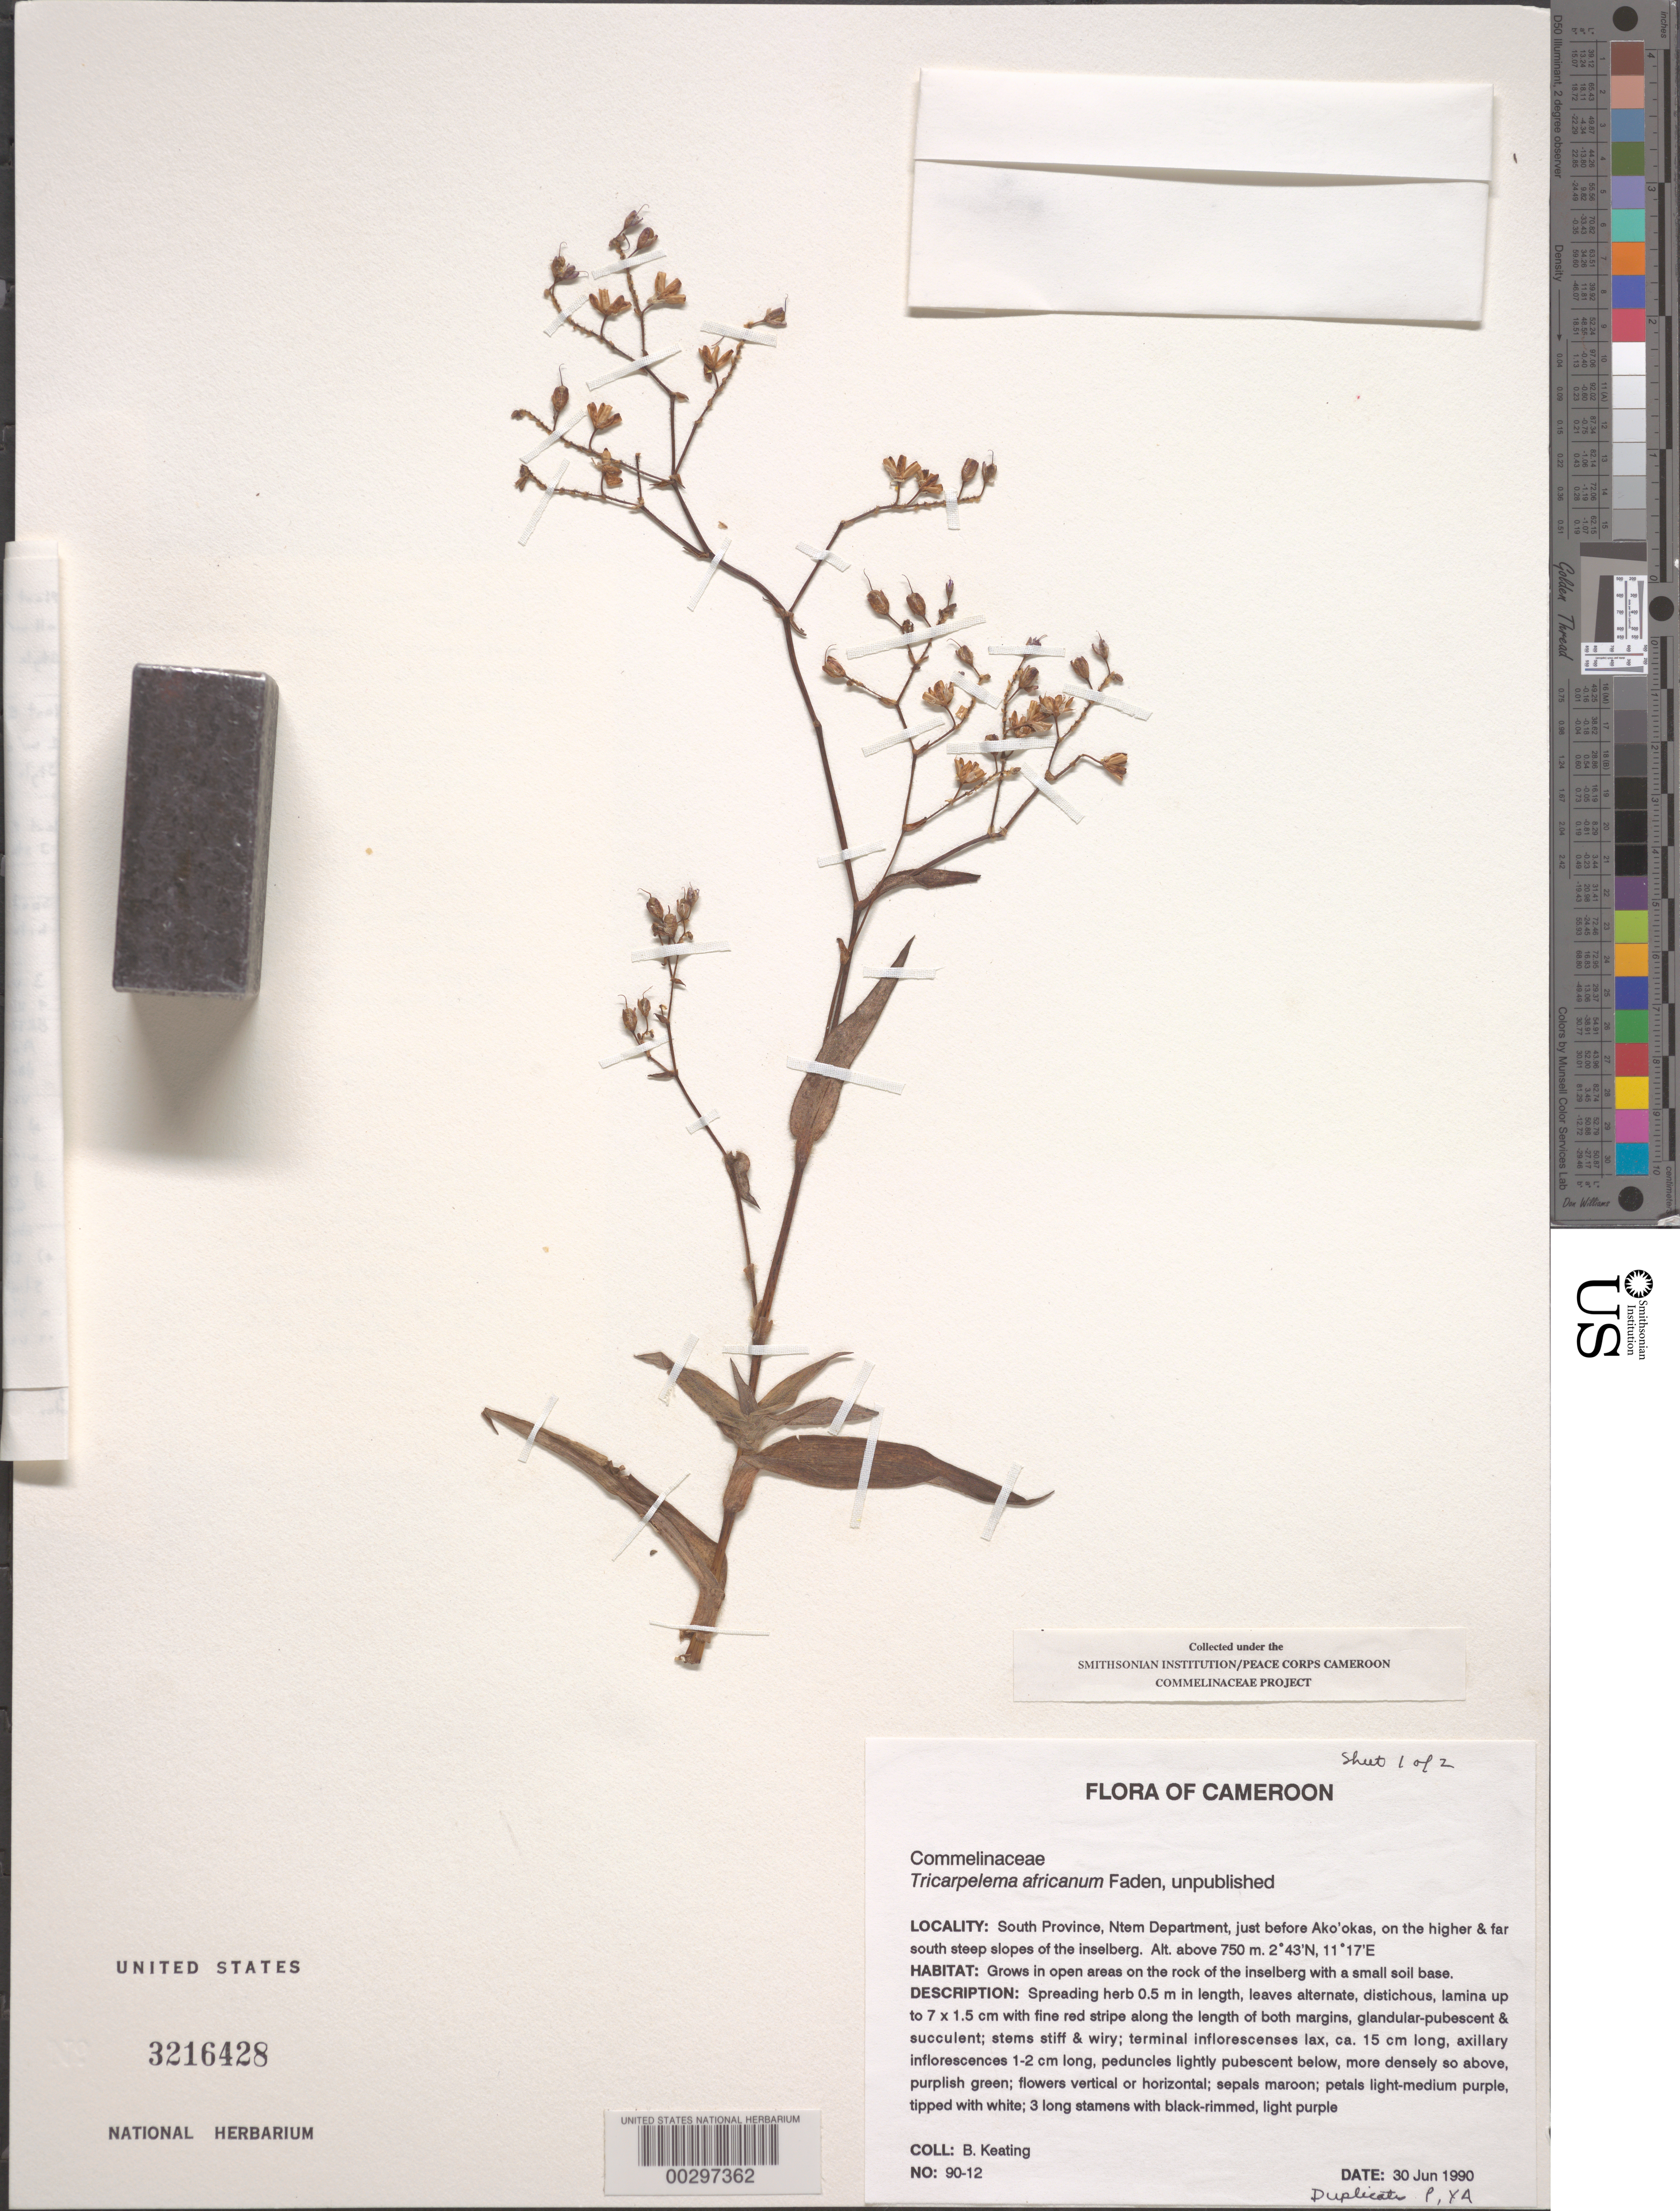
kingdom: Plantae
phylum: Tracheophyta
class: Liliopsida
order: Commelinales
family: Commelinaceae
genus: Tricarpelema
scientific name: Tricarpelema africanum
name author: Faden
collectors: B. Keating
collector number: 90-12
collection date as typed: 30 Jun 1990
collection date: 1990-06-30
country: Cameroon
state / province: Sud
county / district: Ntem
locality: Ntem, ako'okas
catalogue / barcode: US 3216428